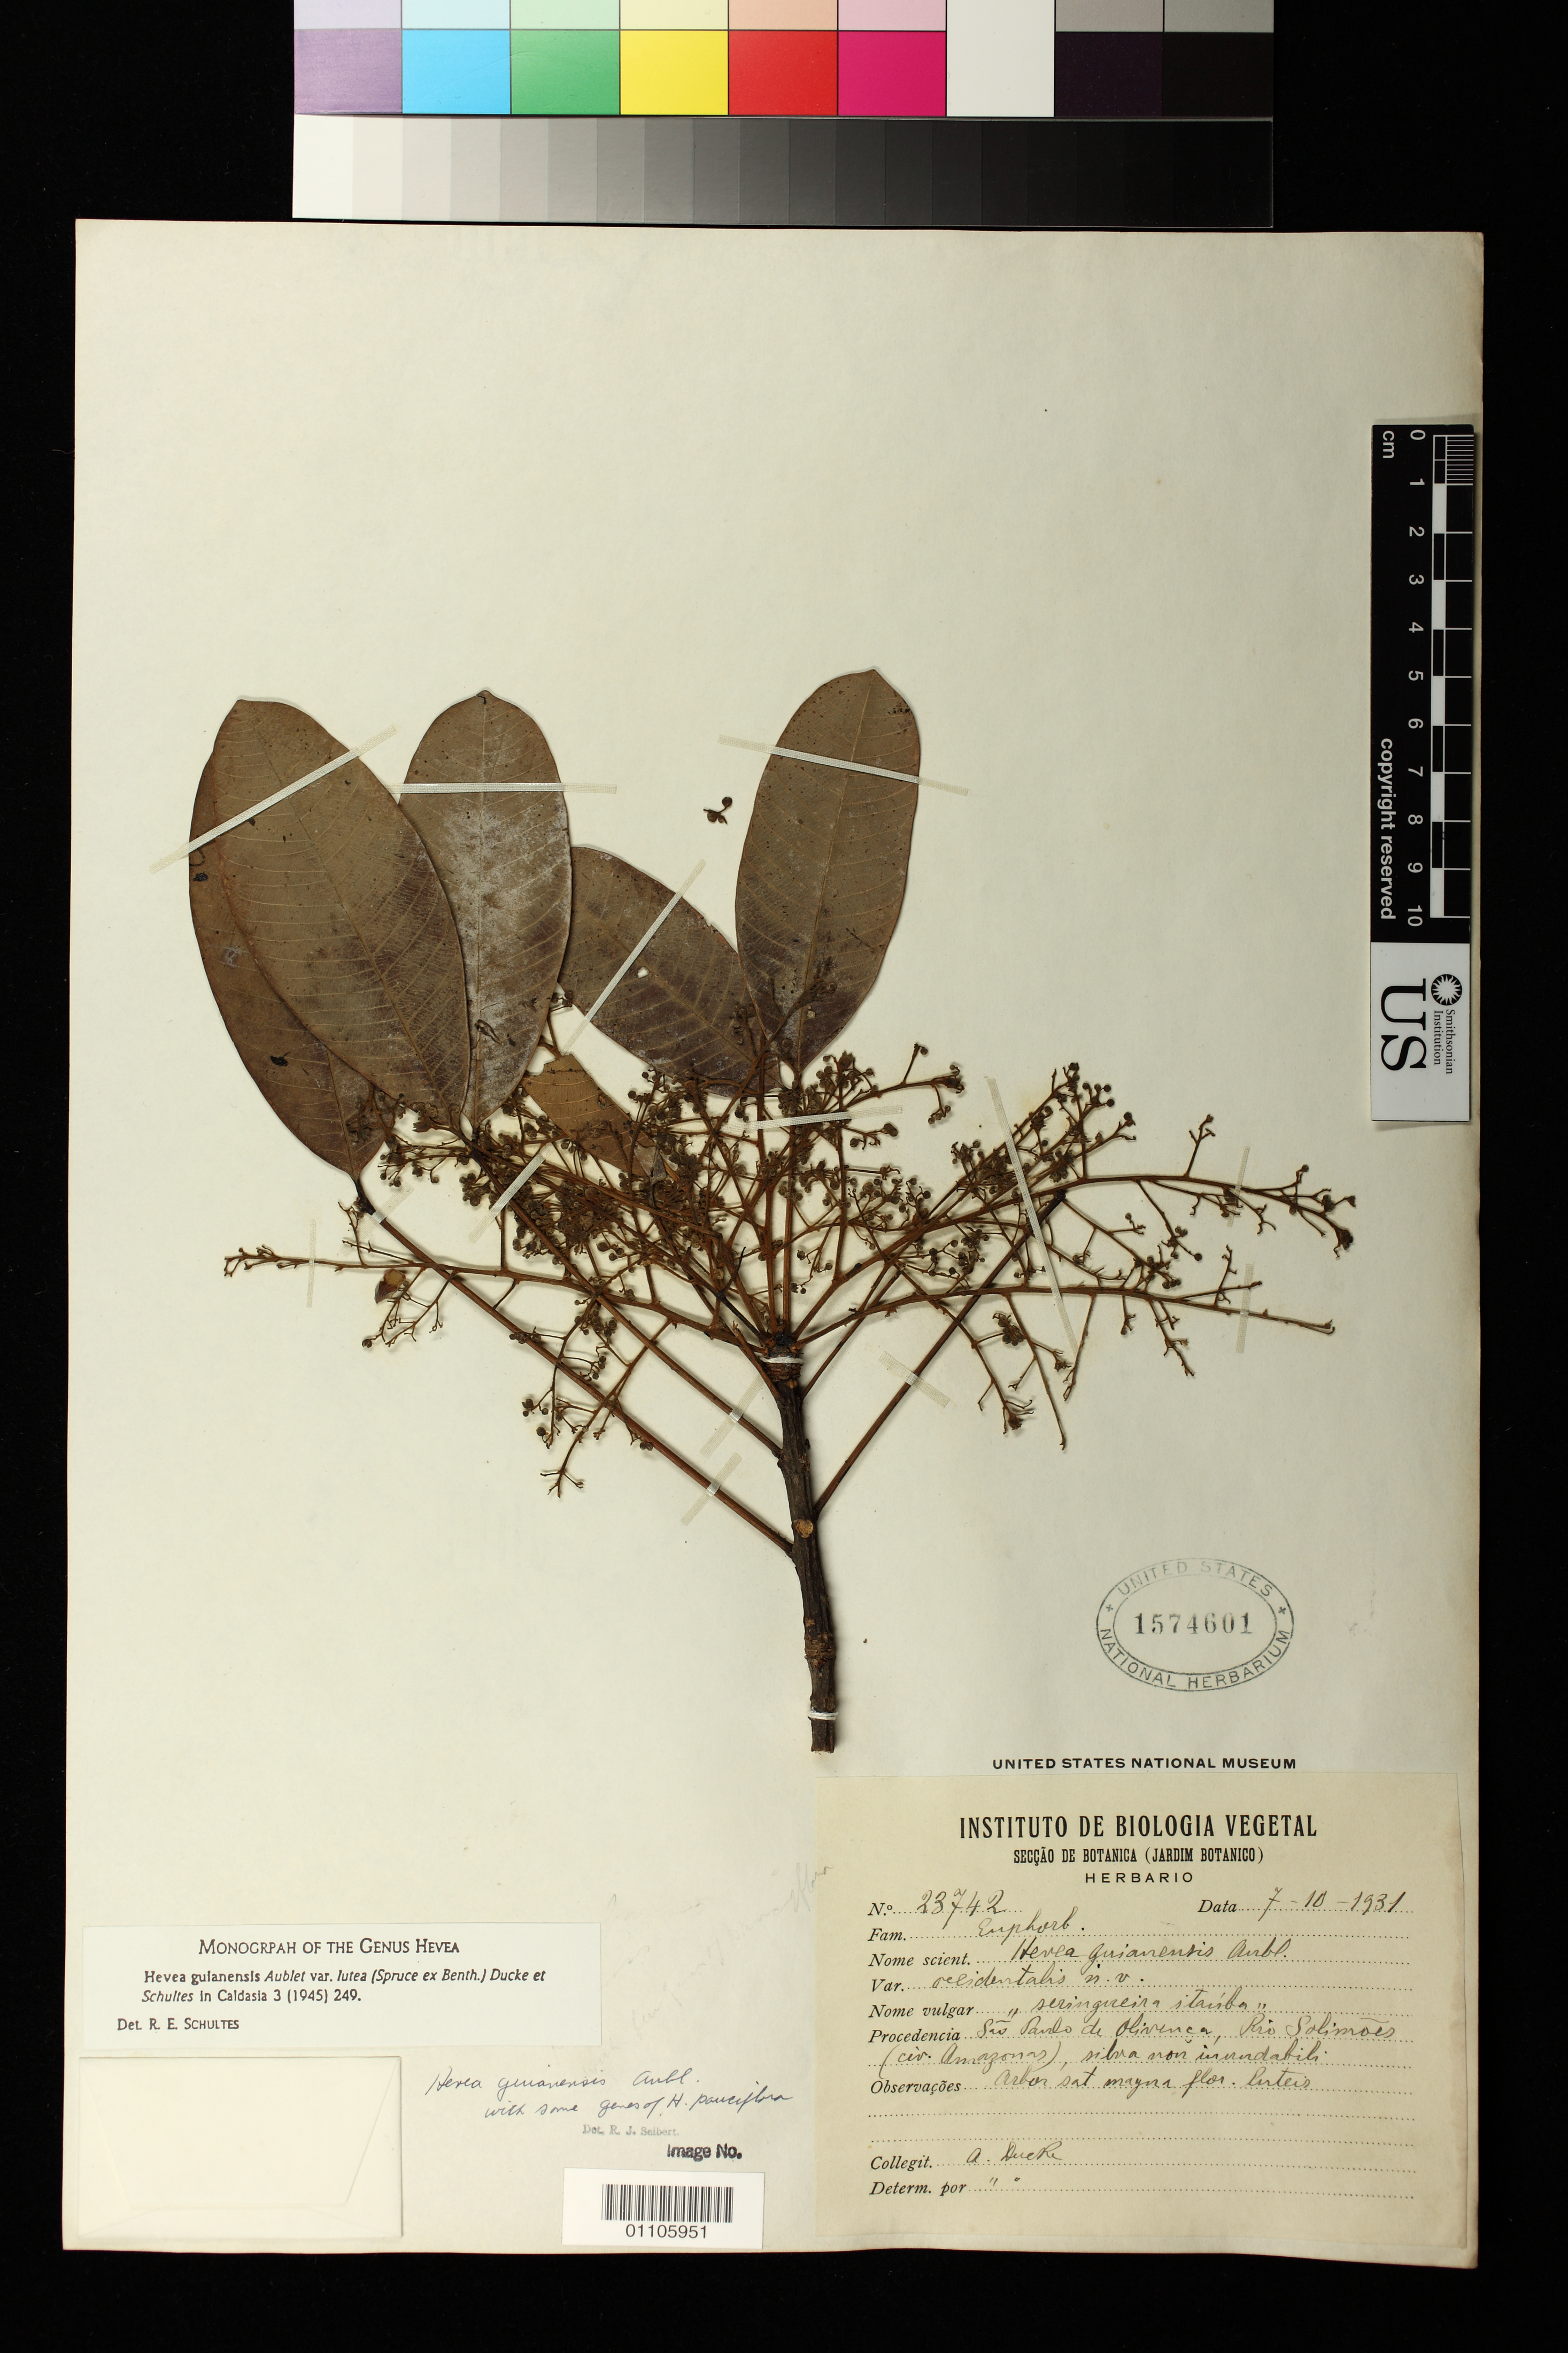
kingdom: Plantae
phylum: Tracheophyta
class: Magnoliopsida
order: Malpighiales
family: Euphorbiaceae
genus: Hevea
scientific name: Hevea guianensis subsp. occidentalis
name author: Ducke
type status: Syntype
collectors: A. Ducke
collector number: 23742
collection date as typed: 07 Oct 1931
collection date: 1931-10-07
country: Brazil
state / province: Amazonas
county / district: São Paulo de Olivença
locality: São Paulo de Olivença, Rio Solimoes (civ. Amazonas)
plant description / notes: Described as both "subsp." (p. 223) and as "var. (subsp.)" (p. 229). Ducke based this name on Hevea guianensis var. cuneata [sensu] Ducke as a nom. nov. but was clearly describing a new taxon for what he considered a misapplied name.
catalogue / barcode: US 1574601